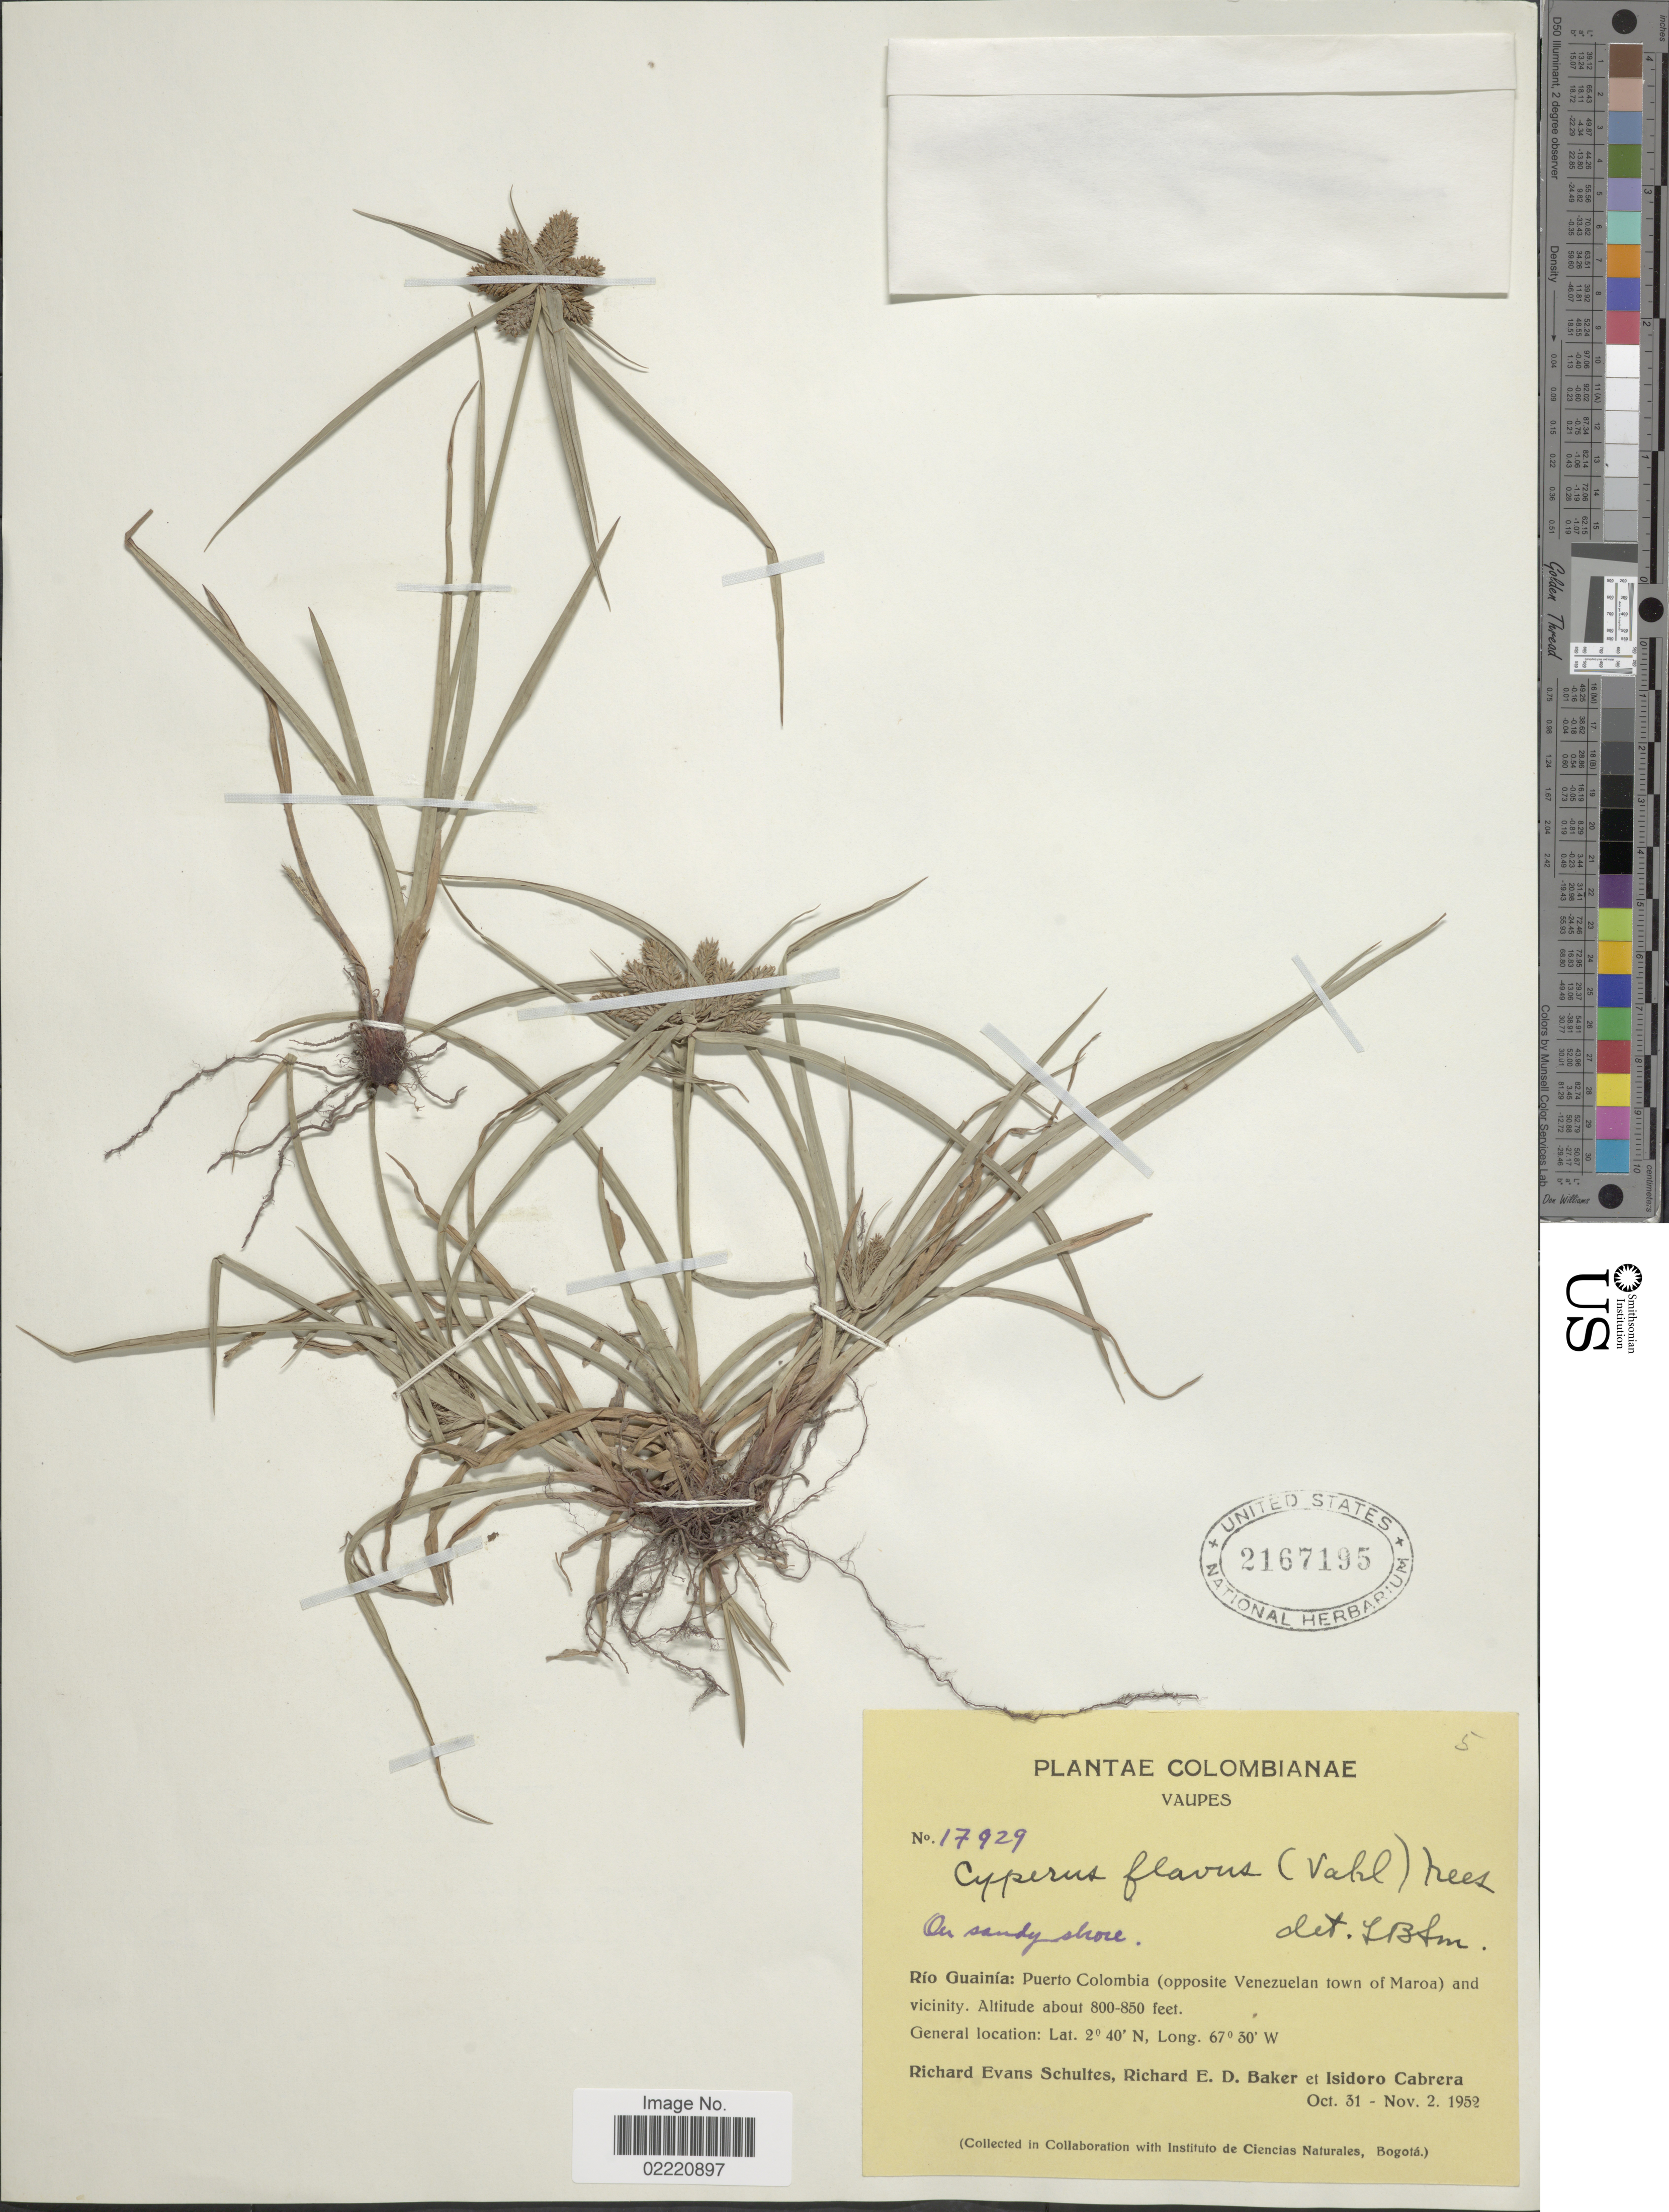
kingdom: Plantae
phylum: Tracheophyta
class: Liliopsida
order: Poales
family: Cyperaceae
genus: Cyperus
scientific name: Cyperus aggregatus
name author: (Willd.) Endl.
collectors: R. E. Schultes, R. E. D. Baker & I. Cabrera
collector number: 17929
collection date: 1952-10-31/1952-11-02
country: Colombia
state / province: Vaupés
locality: Rio Guainia: Puerto Colombia (opposite Venezuelan town of Maroa) and vicinity.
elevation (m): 244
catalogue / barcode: US 2167195